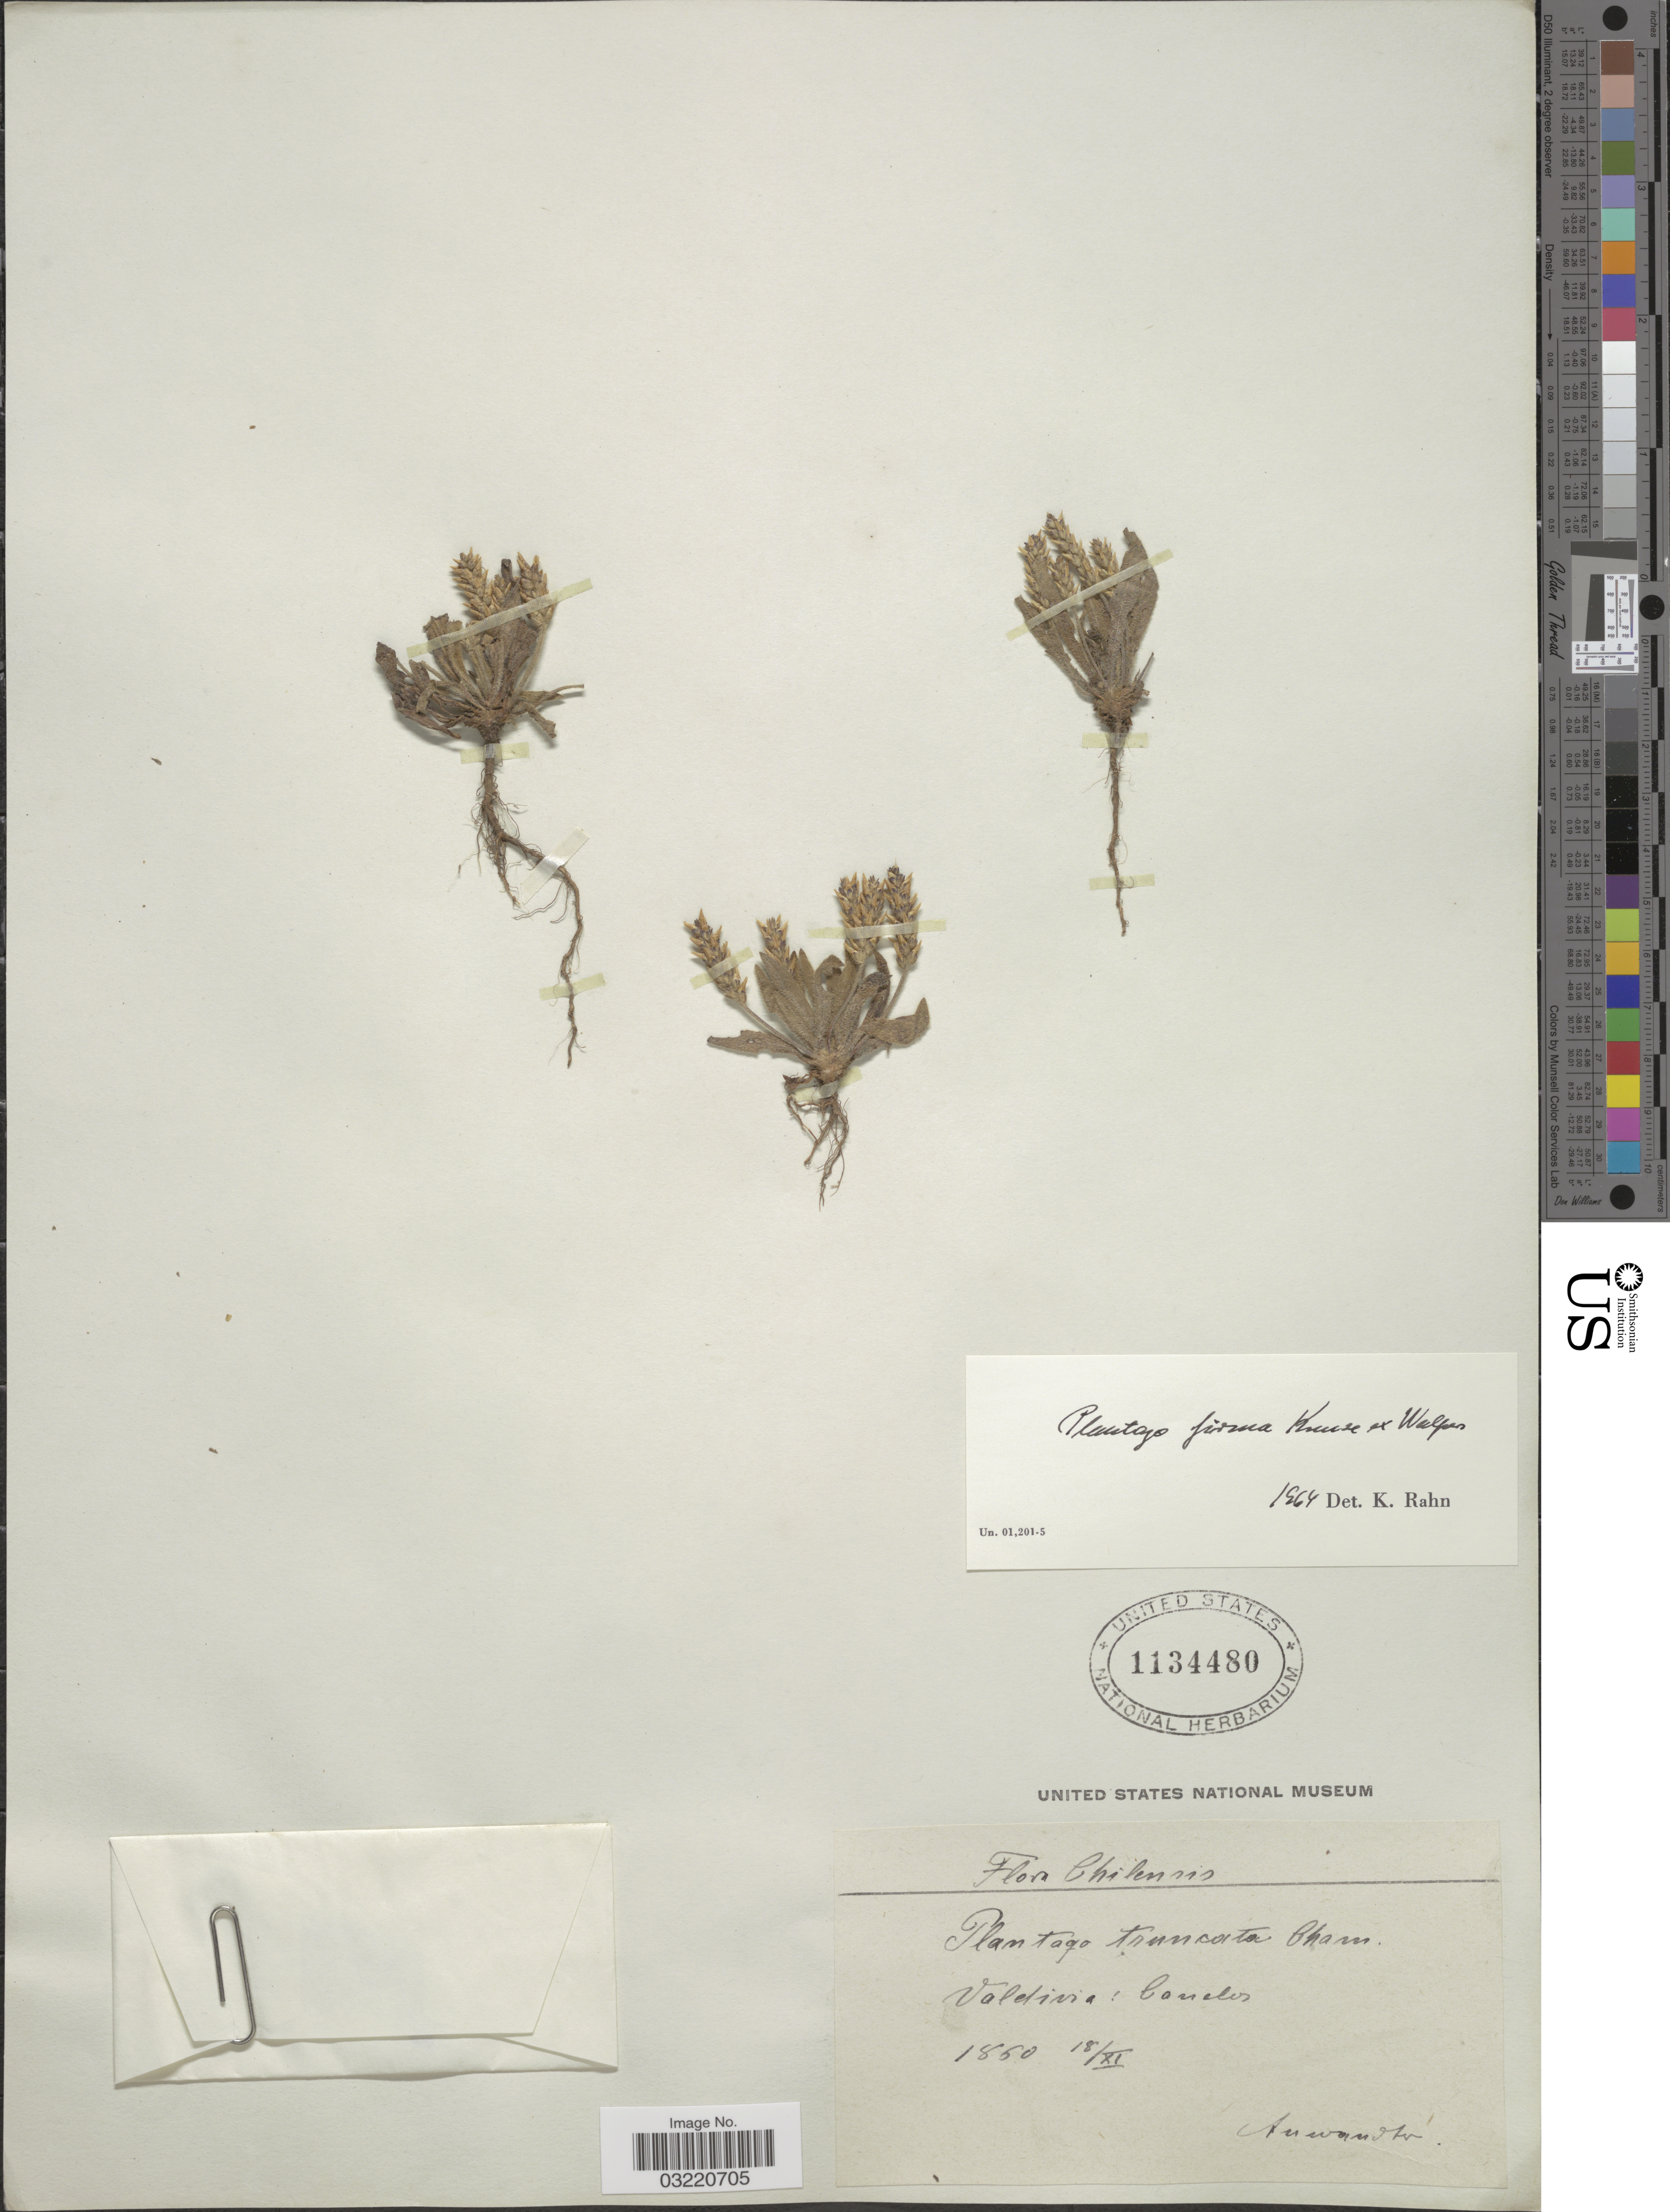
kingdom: Plantae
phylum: Tracheophyta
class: Magnoliopsida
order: Lamiales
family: Plantaginaceae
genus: Plantago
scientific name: Plantago firma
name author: Kunze ex Walp.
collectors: -. Anwundter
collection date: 1860-11-18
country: Chile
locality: Valdivia: Canelos.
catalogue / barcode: US 1134480